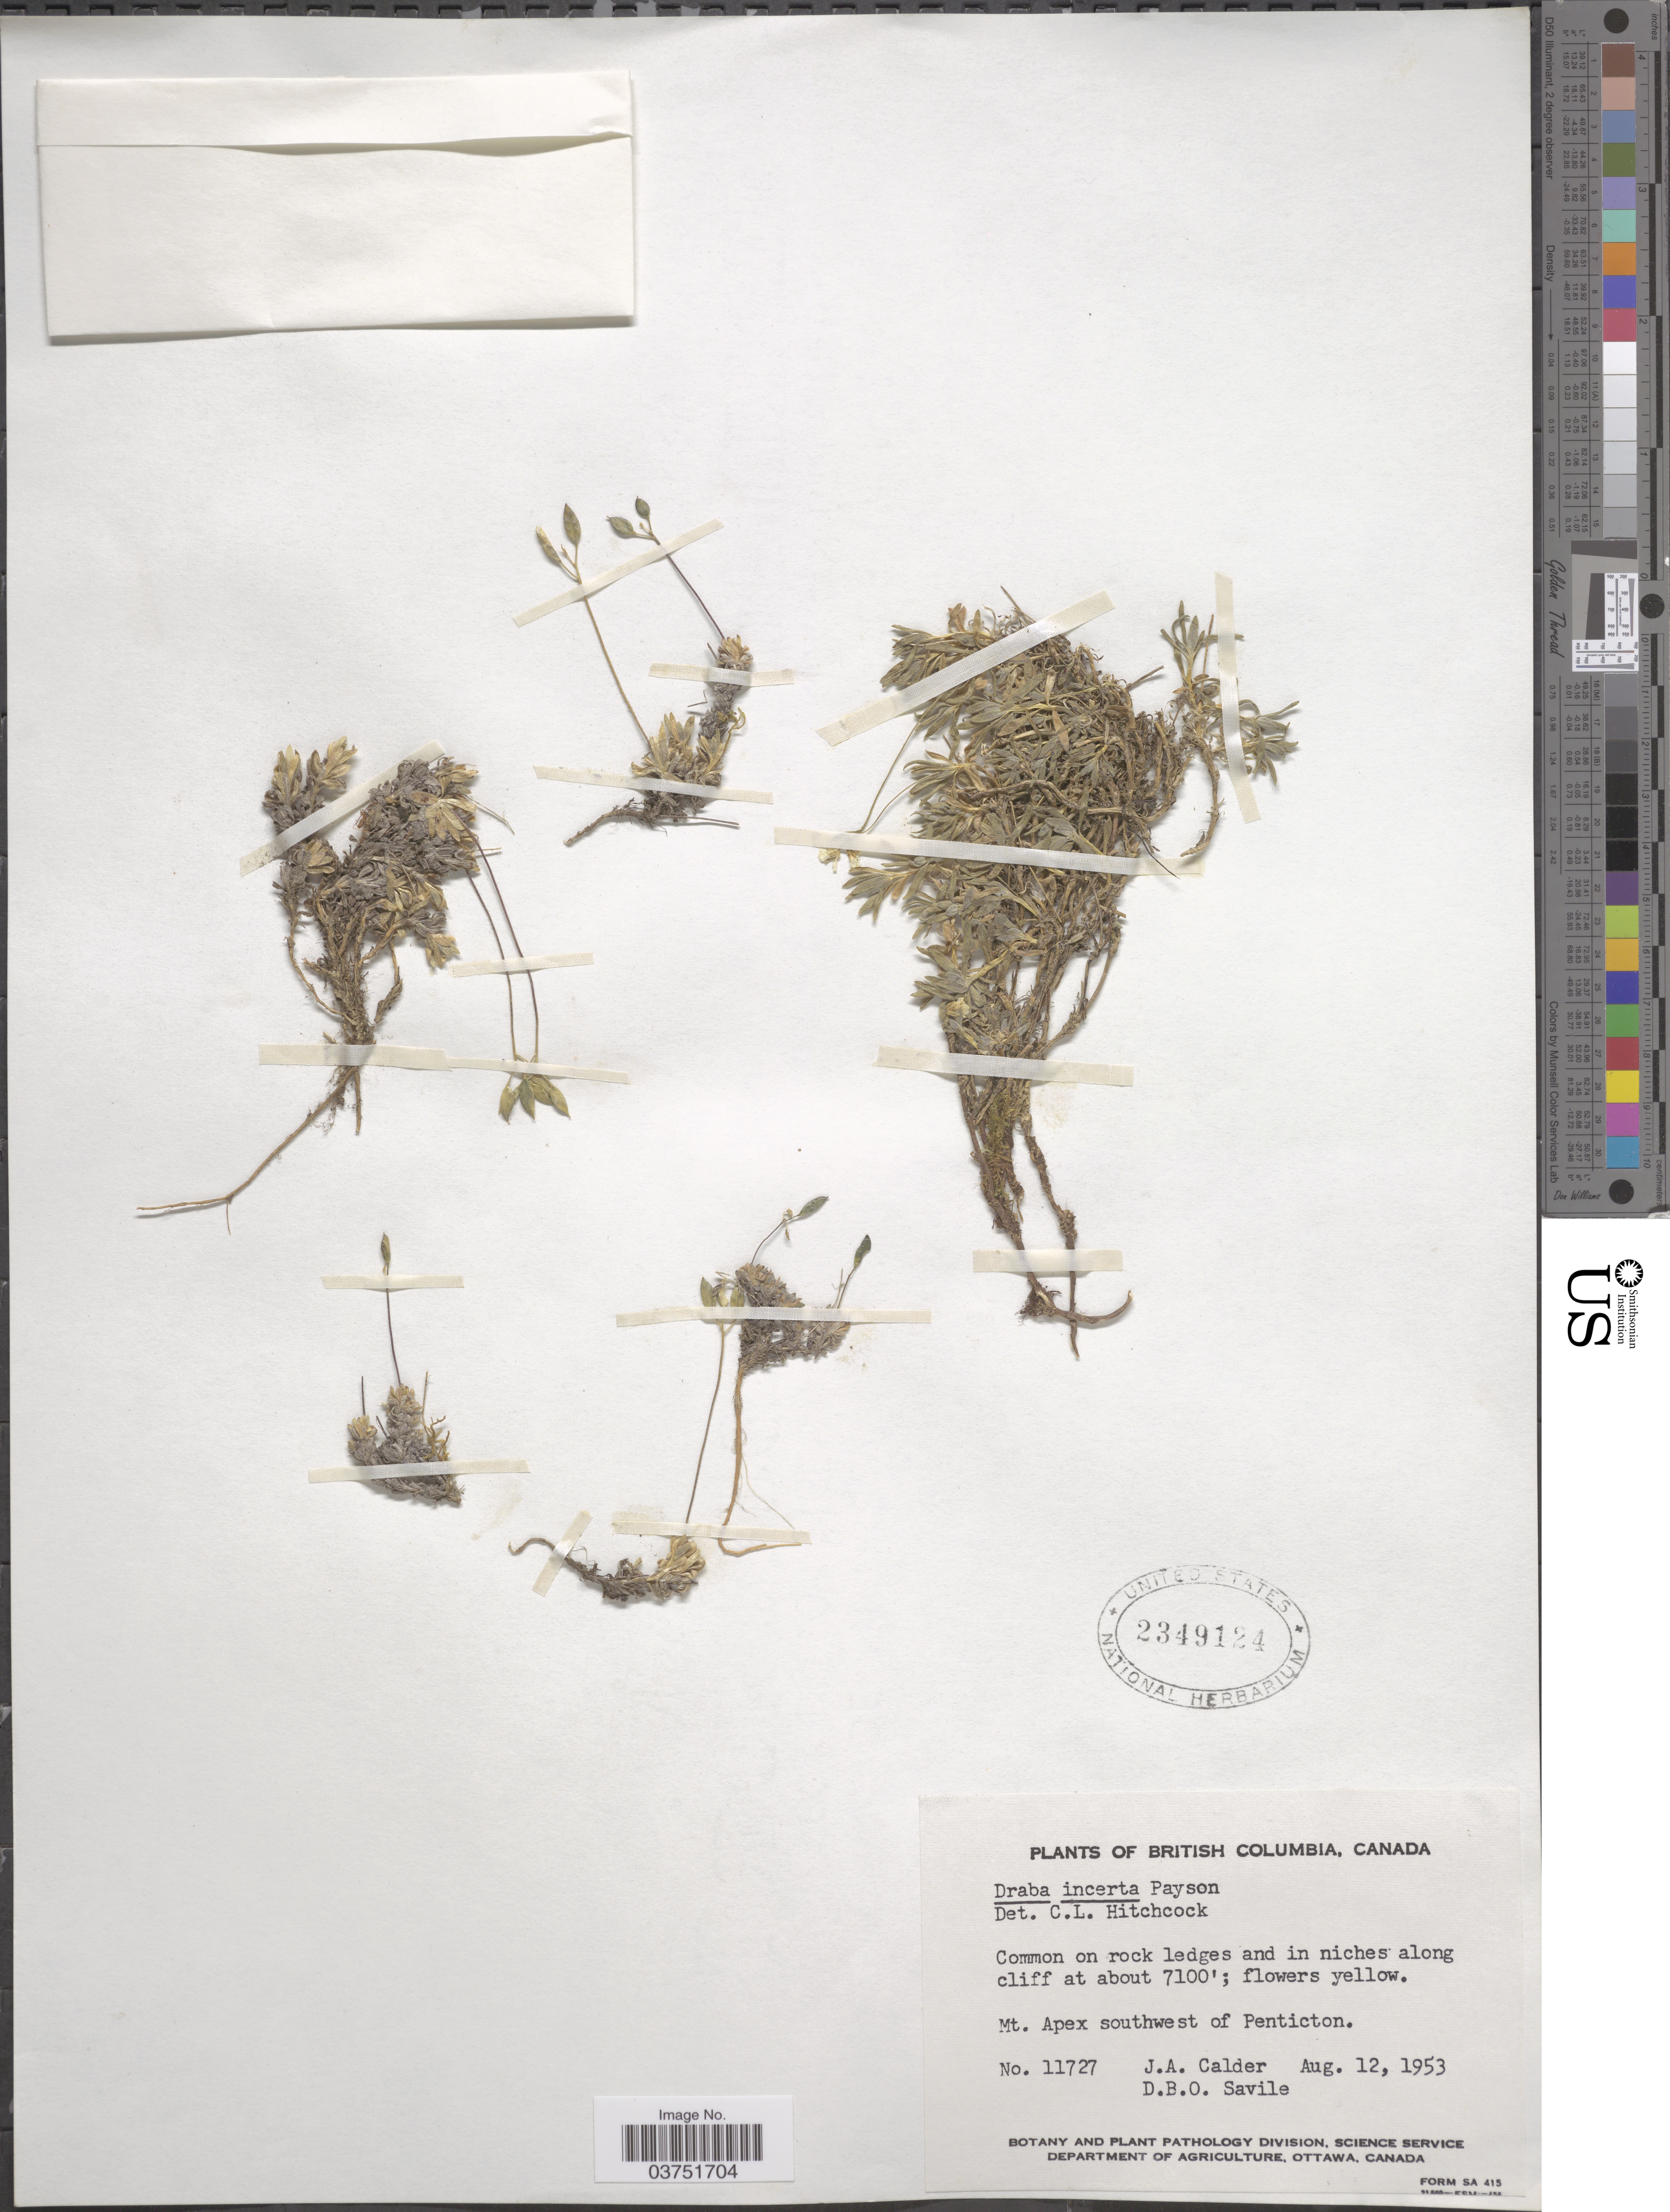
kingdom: Plantae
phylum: Tracheophyta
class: Magnoliopsida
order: Brassicales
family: Brassicaceae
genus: Draba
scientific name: Draba incerta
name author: Payson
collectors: J. A. Calder & D. Savile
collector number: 11727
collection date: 1953-08-12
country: Canada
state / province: British Columbia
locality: Mt. Apex southwest of Penticton.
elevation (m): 2164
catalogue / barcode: US 2349124